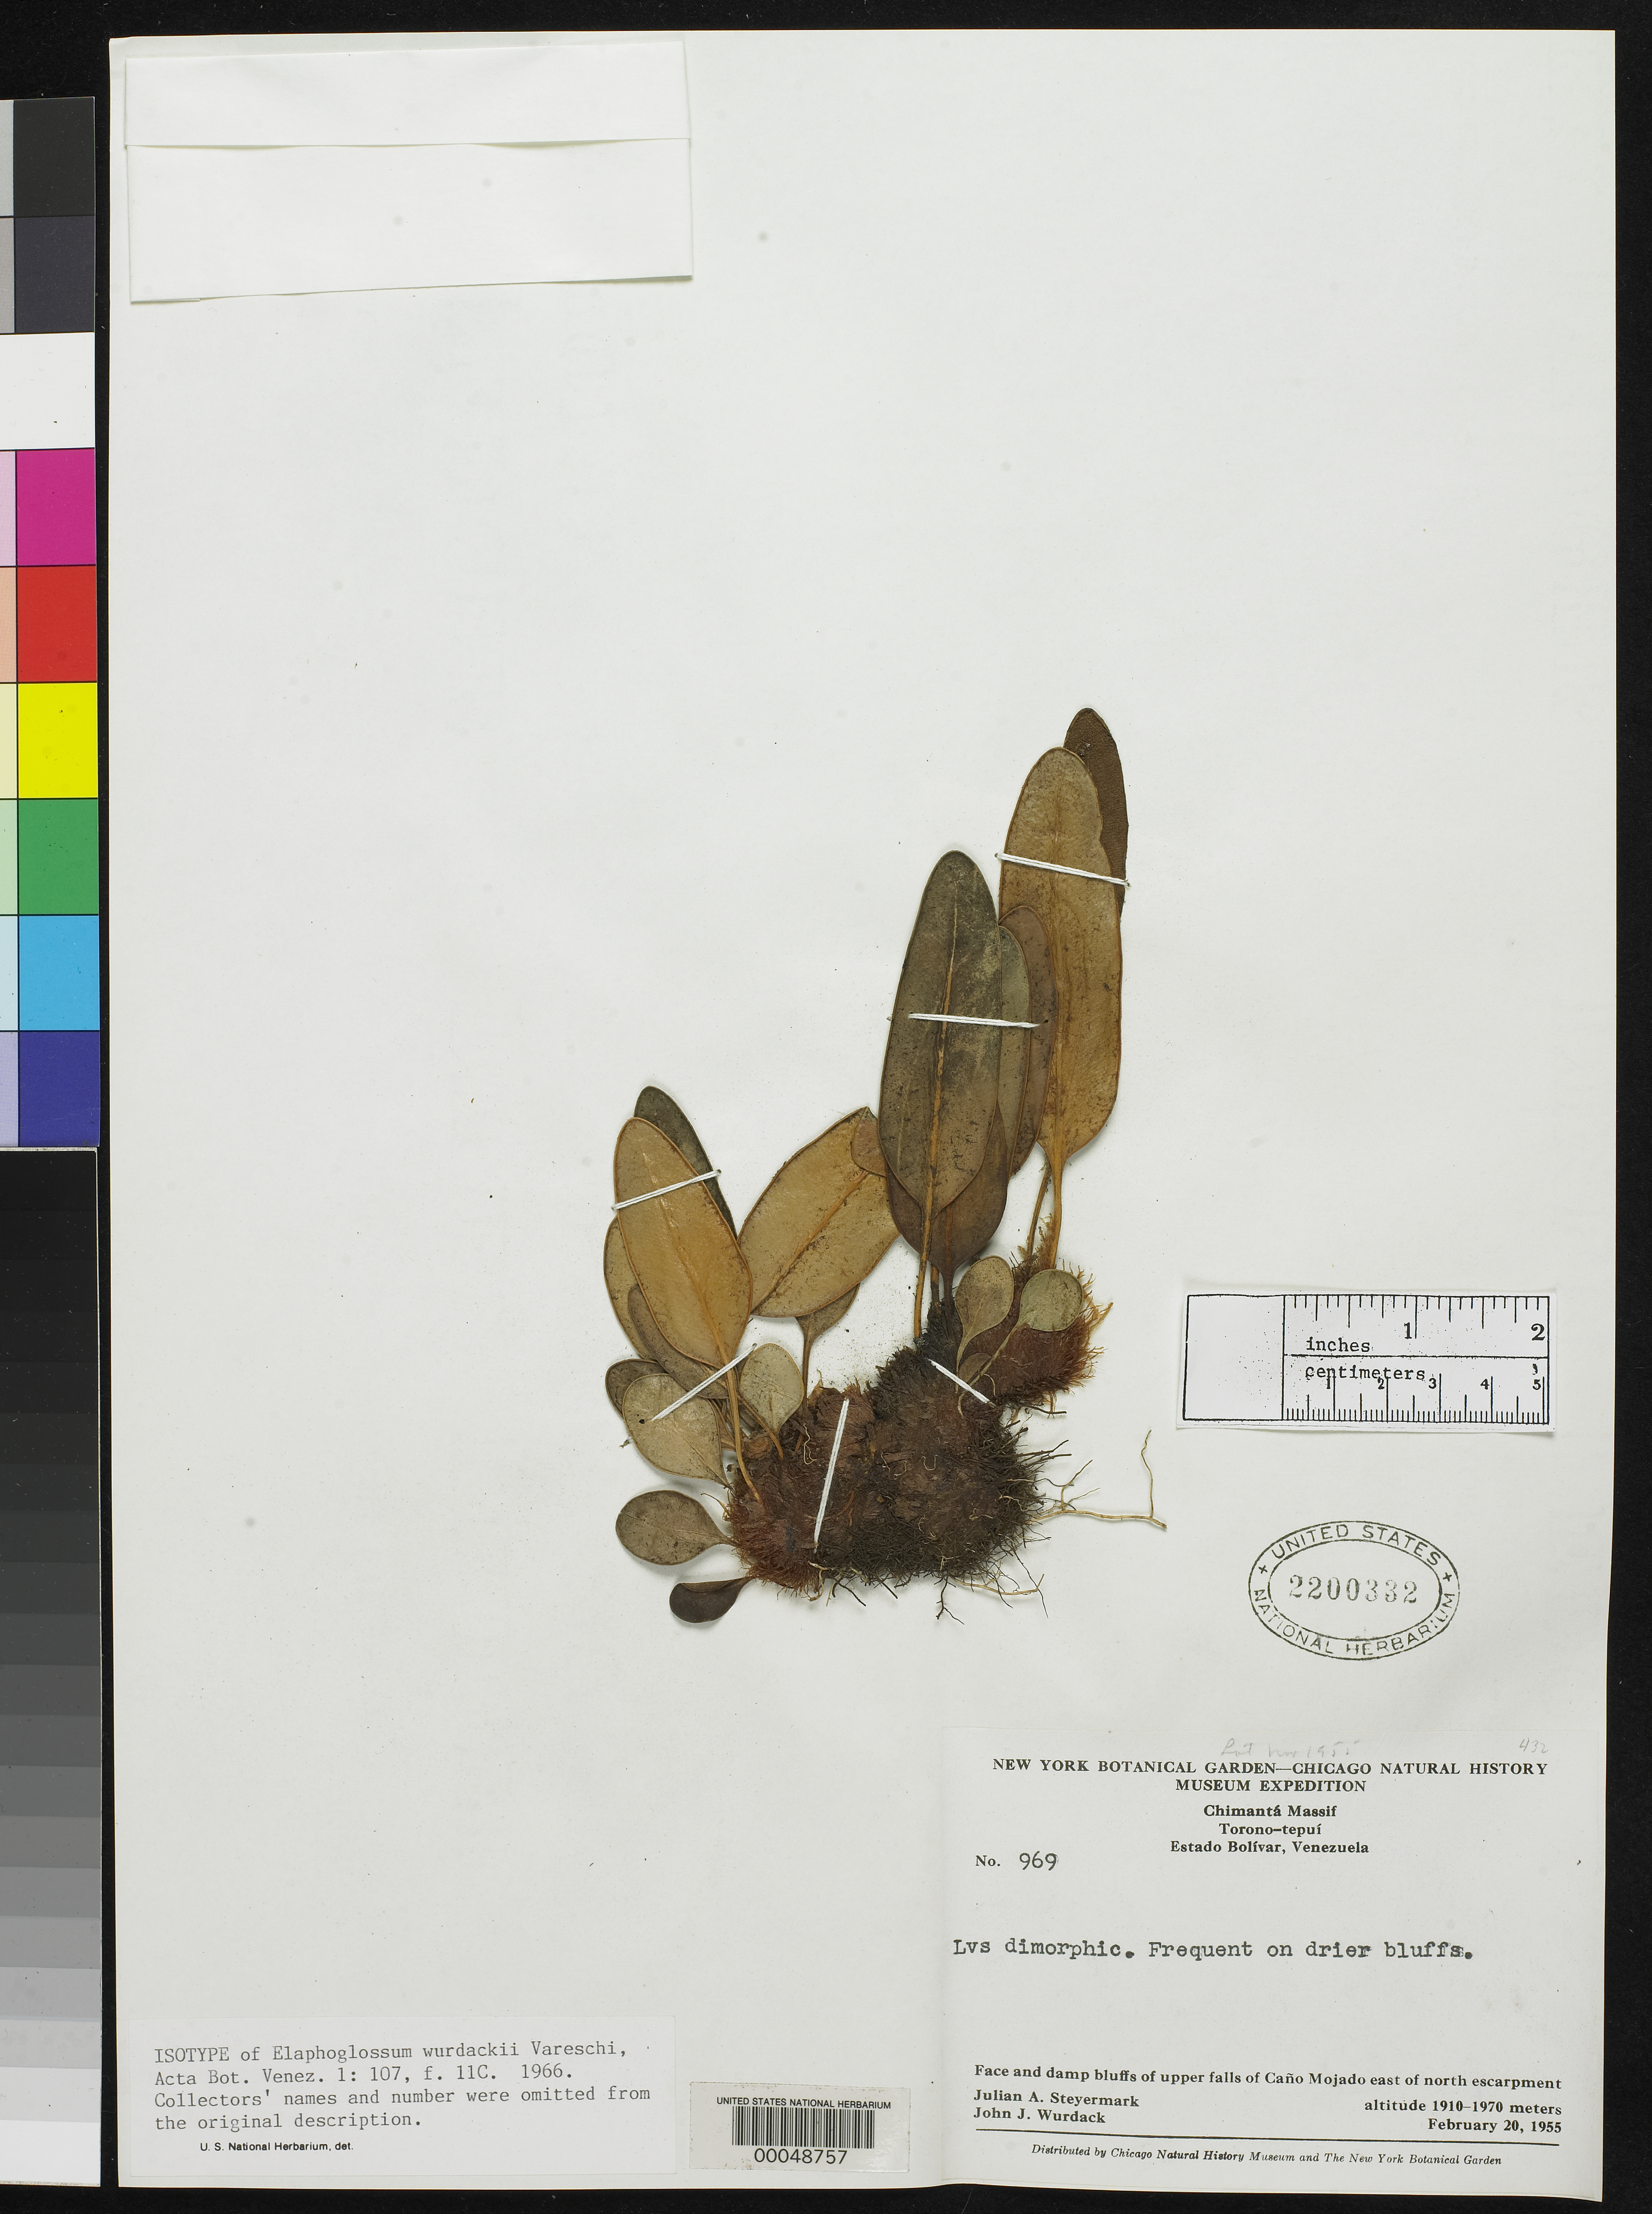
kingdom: Plantae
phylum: Tracheophyta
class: Polypodiopsida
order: Polypodiales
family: Dryopteridaceae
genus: Elaphoglossum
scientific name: Elaphoglossum wurdackii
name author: Vareschi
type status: Isotype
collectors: J. Steyermark & J. J. Wurdack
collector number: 969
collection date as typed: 20 Feb 1955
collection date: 1955-02-20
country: Venezuela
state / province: Bolivar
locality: Torono-tepui, upper falls of Cano Mojado, E of N escarpment.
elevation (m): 1950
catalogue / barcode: US 2200332